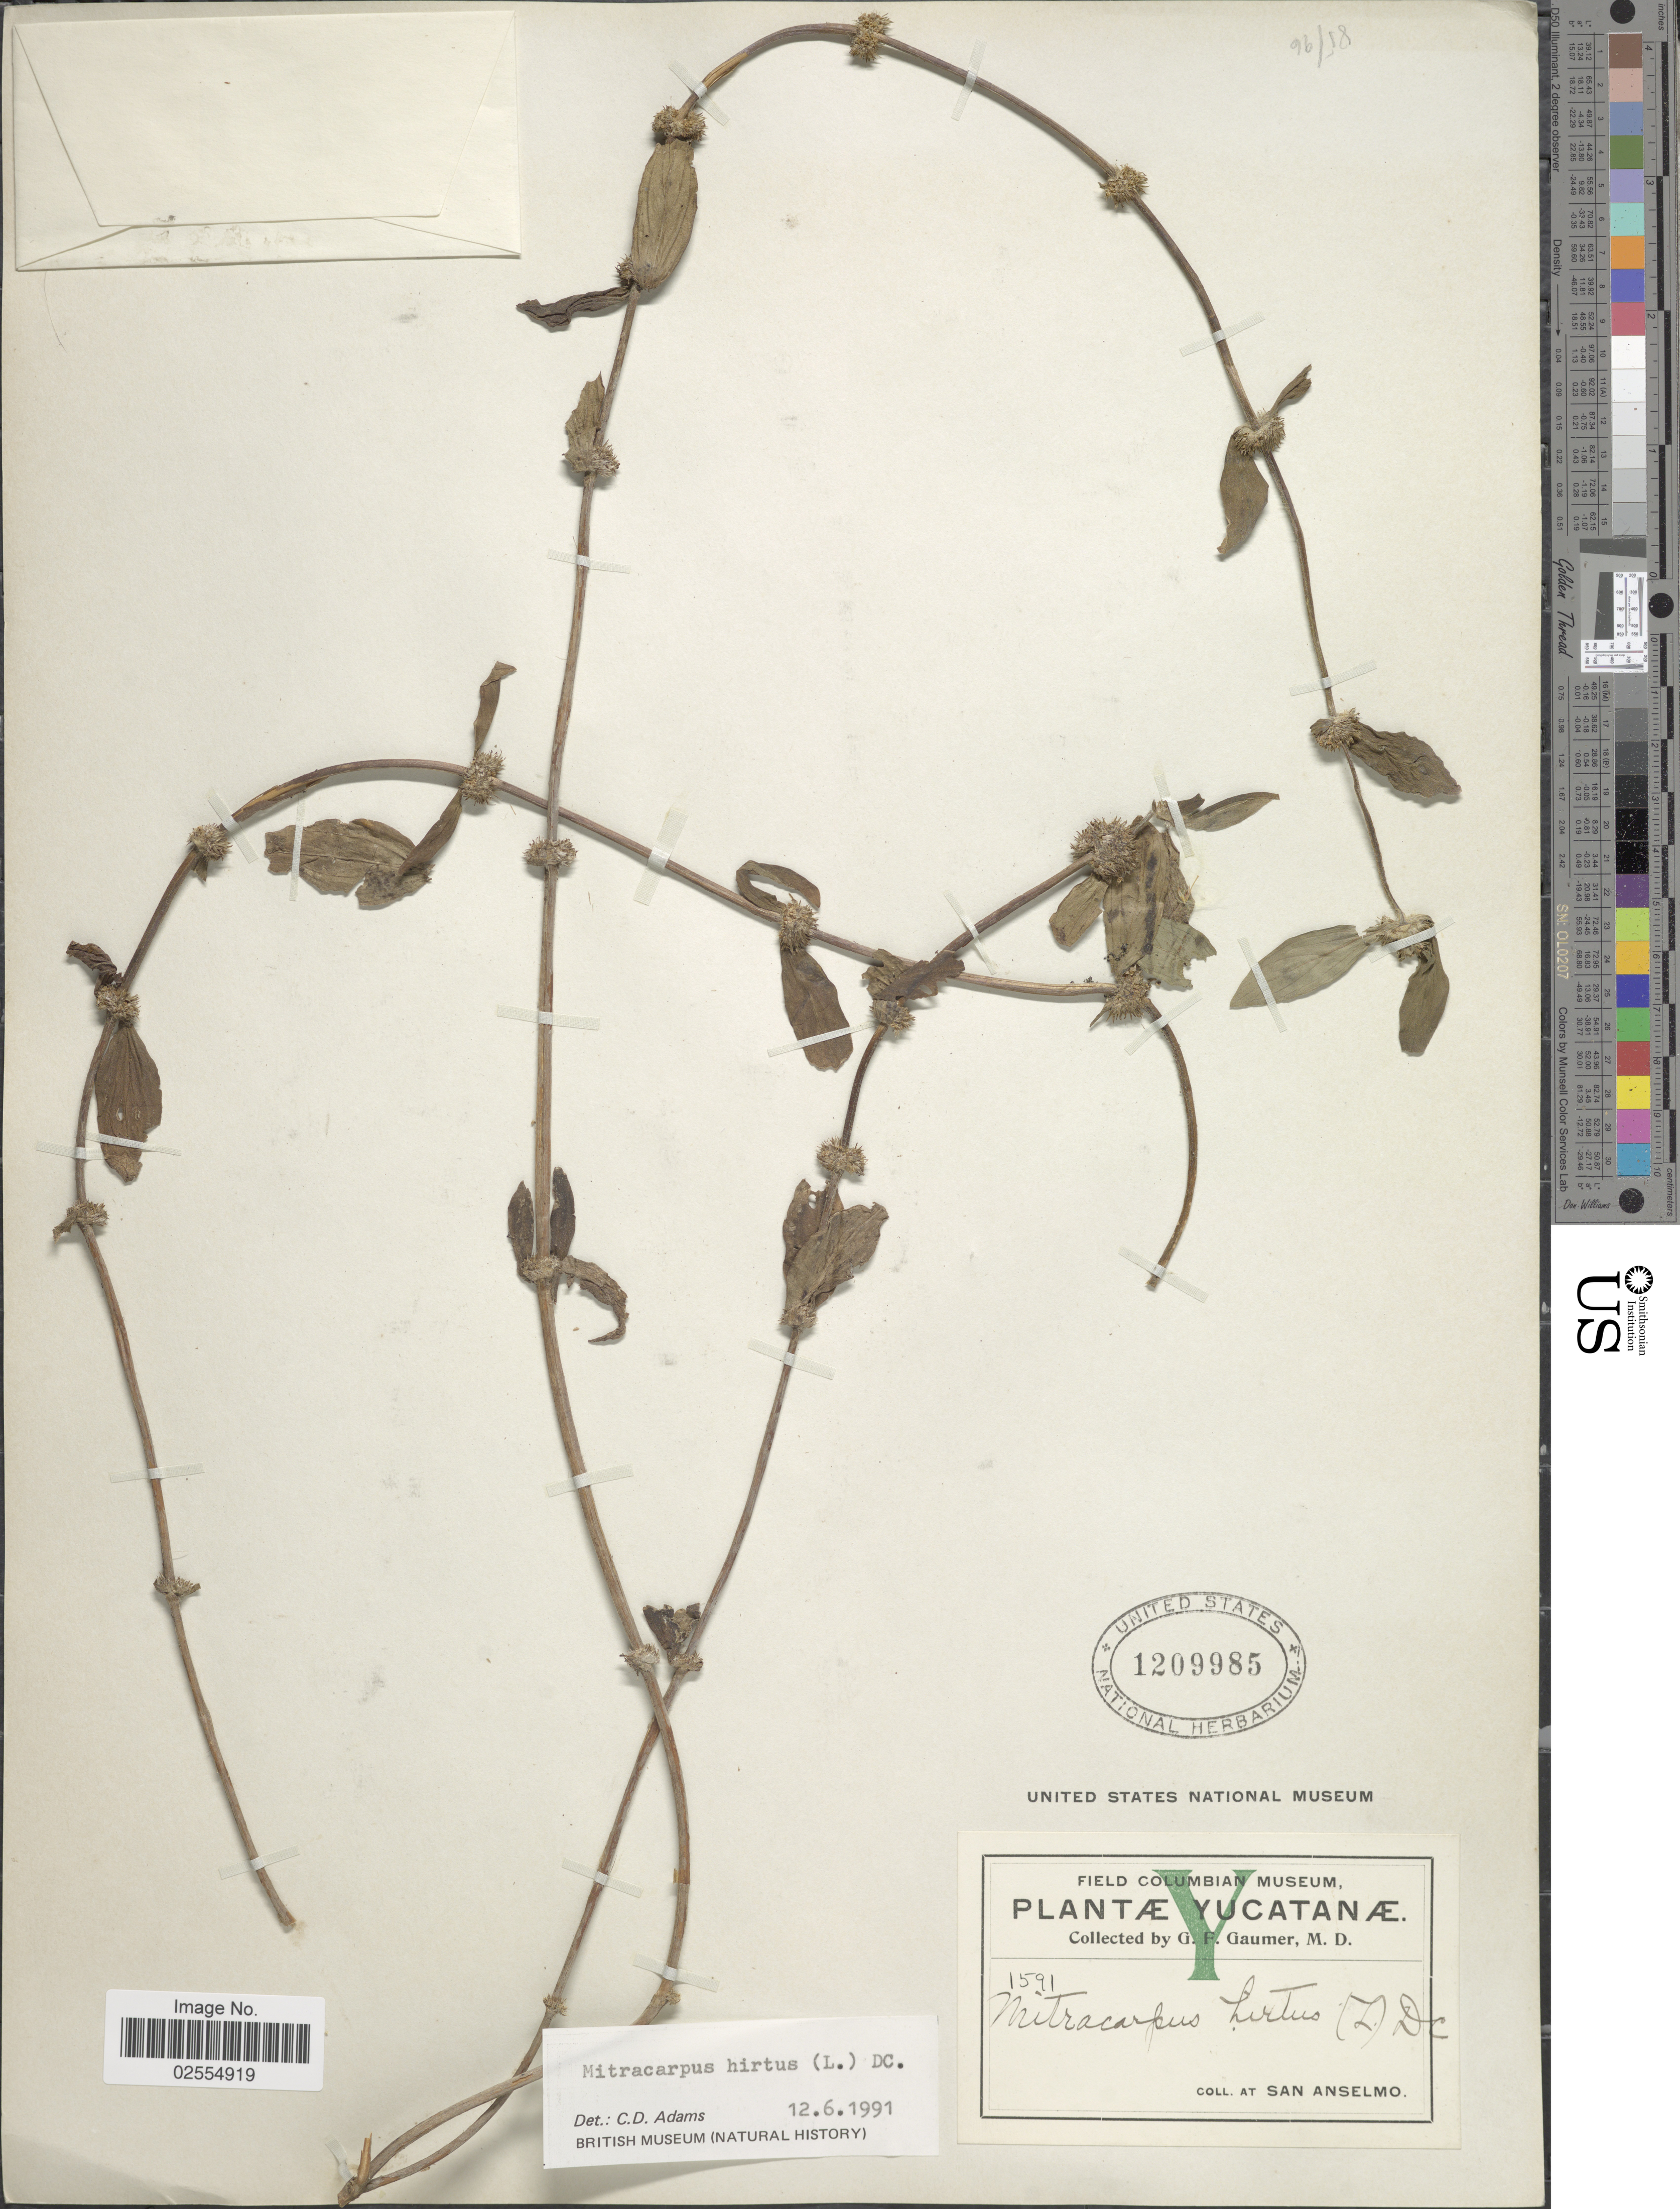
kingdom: Plantae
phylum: Tracheophyta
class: Magnoliopsida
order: Gentianales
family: Rubiaceae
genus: Mitracarpus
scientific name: Mitracarpus hirtus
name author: (L.) DC.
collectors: G. F. Gaumer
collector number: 1591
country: Mexico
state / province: Yucatán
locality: San Anselmo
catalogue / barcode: US 1209985